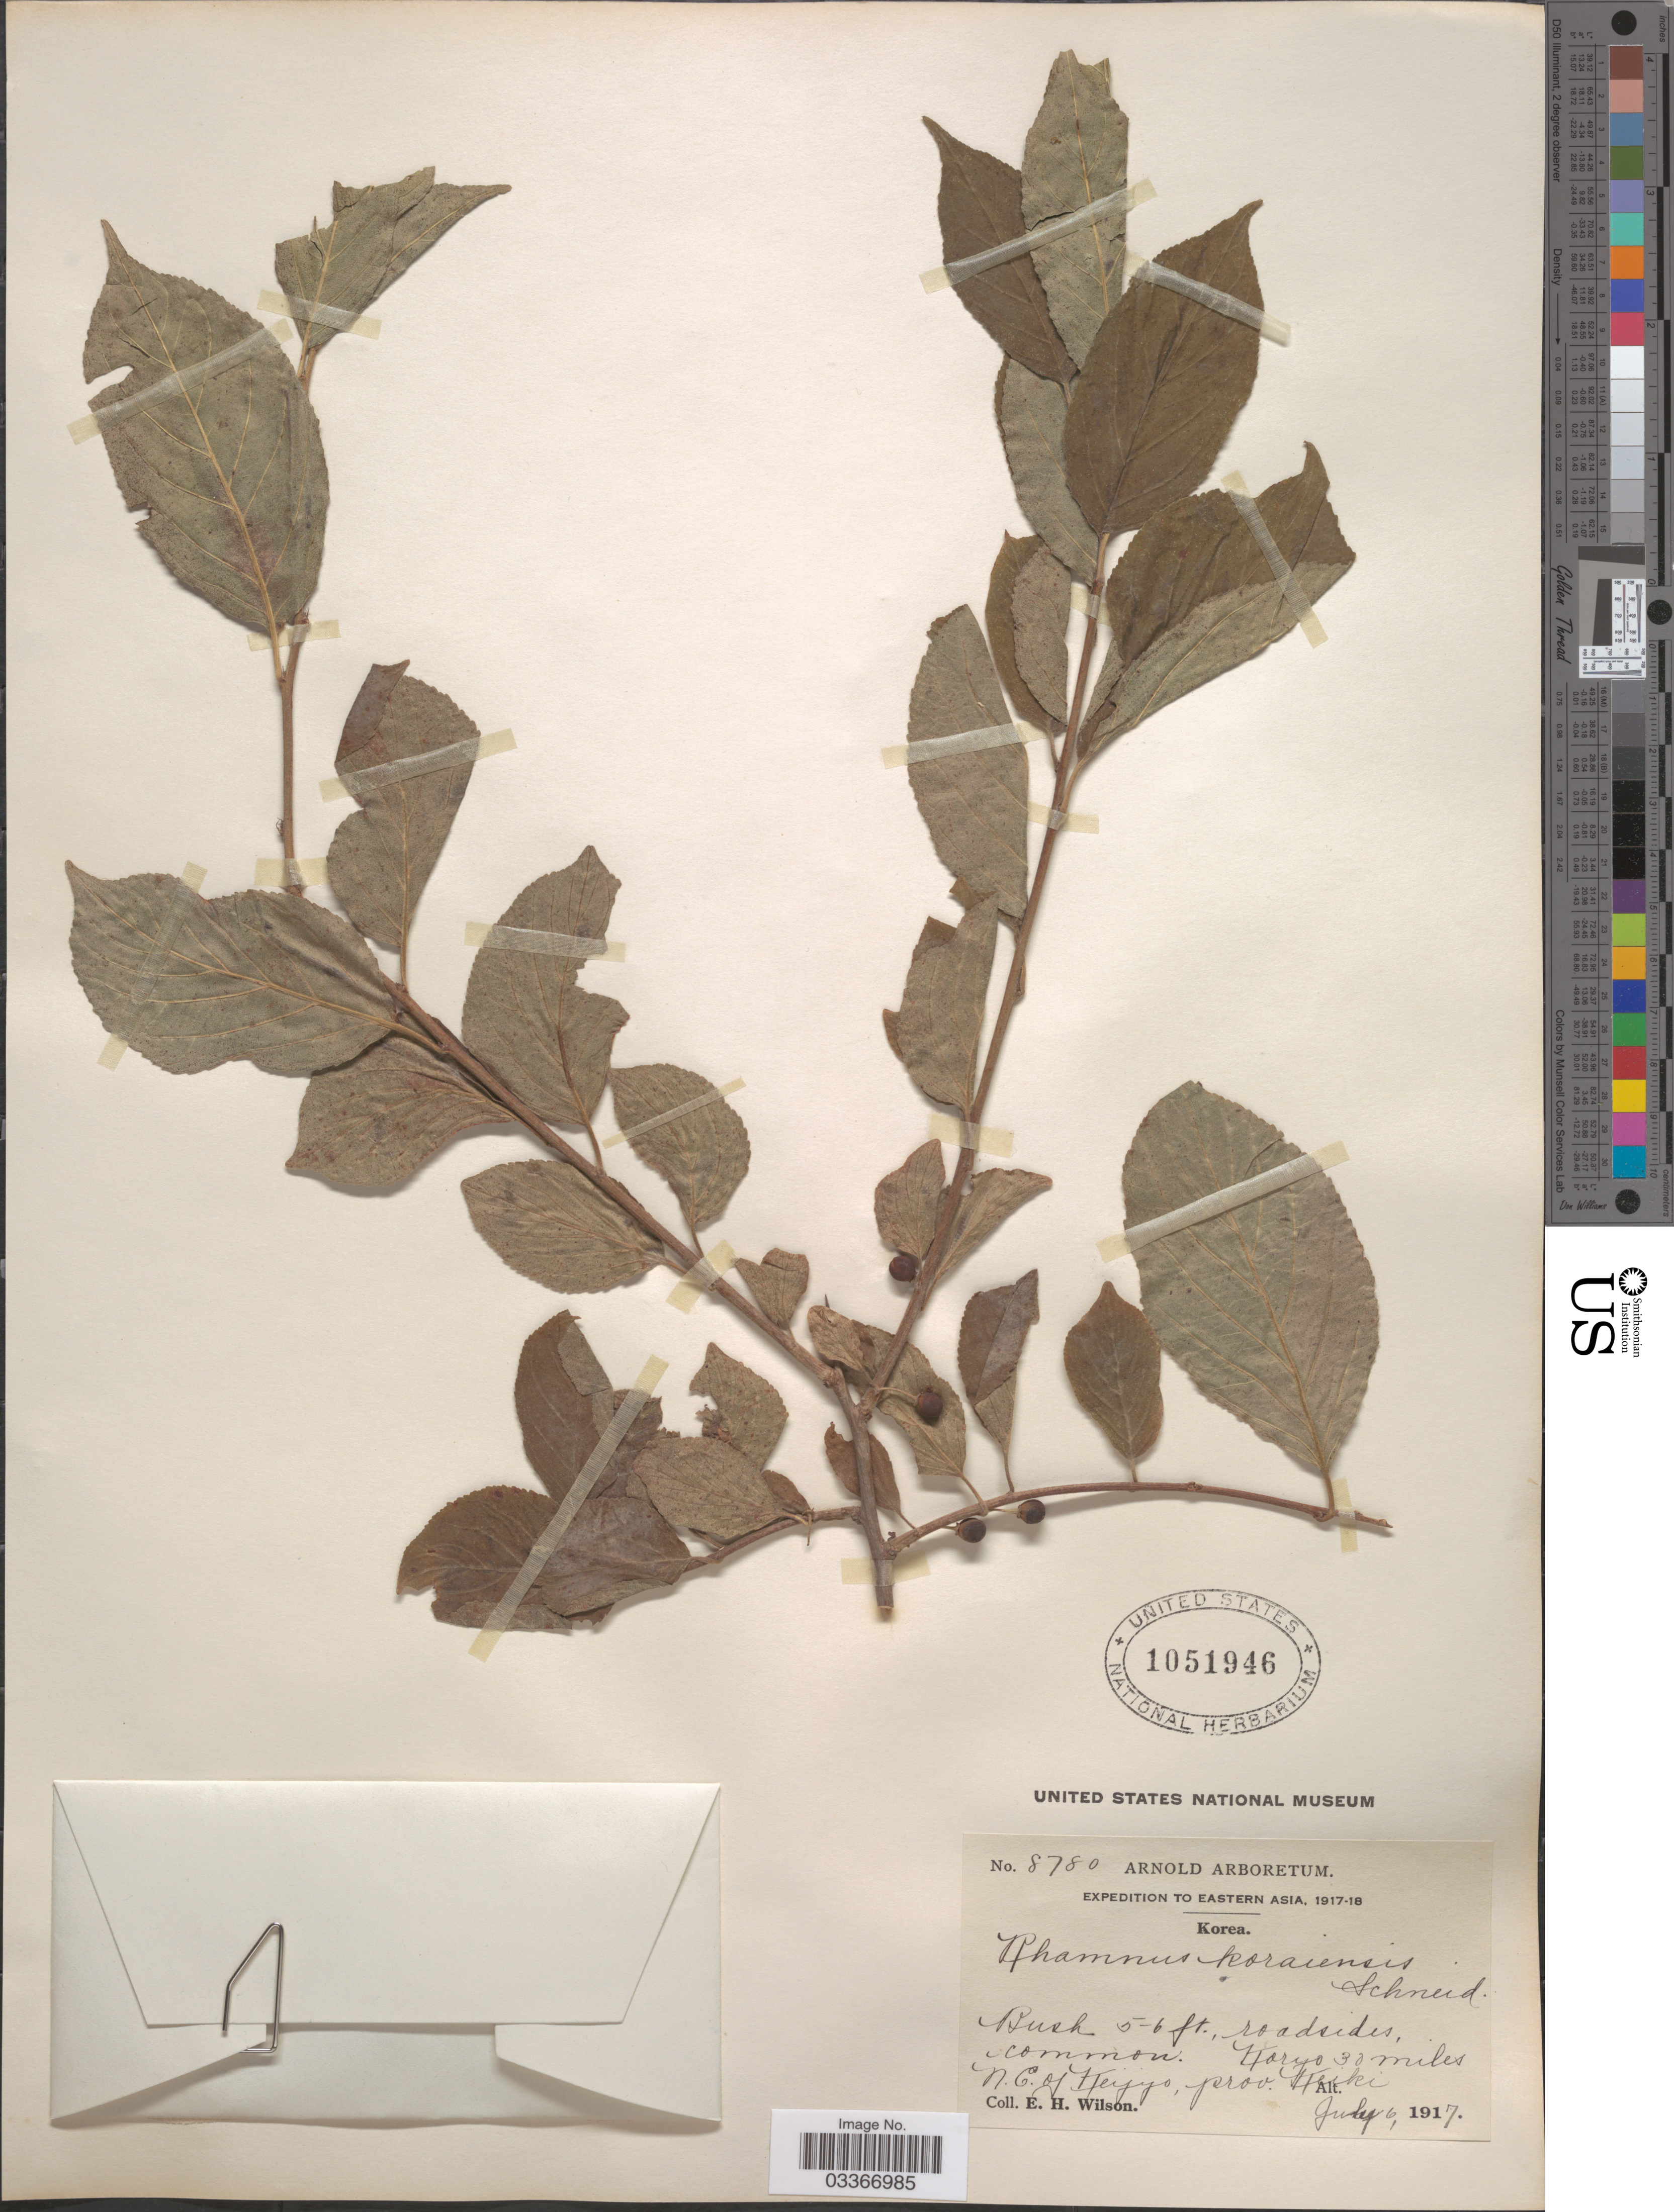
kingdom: Plantae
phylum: Tracheophyta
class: Magnoliopsida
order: Rosales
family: Rhamnaceae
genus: Rhamnus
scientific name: Rhamnus koraiensis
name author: C.K. Schneid.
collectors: E. Wilson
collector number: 8780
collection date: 1917-07-06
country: South Korea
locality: Eastern Asia. Korea. Koryo 30 miles N.C. of Keijijo, Prov. Keiki.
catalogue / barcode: US 1051946